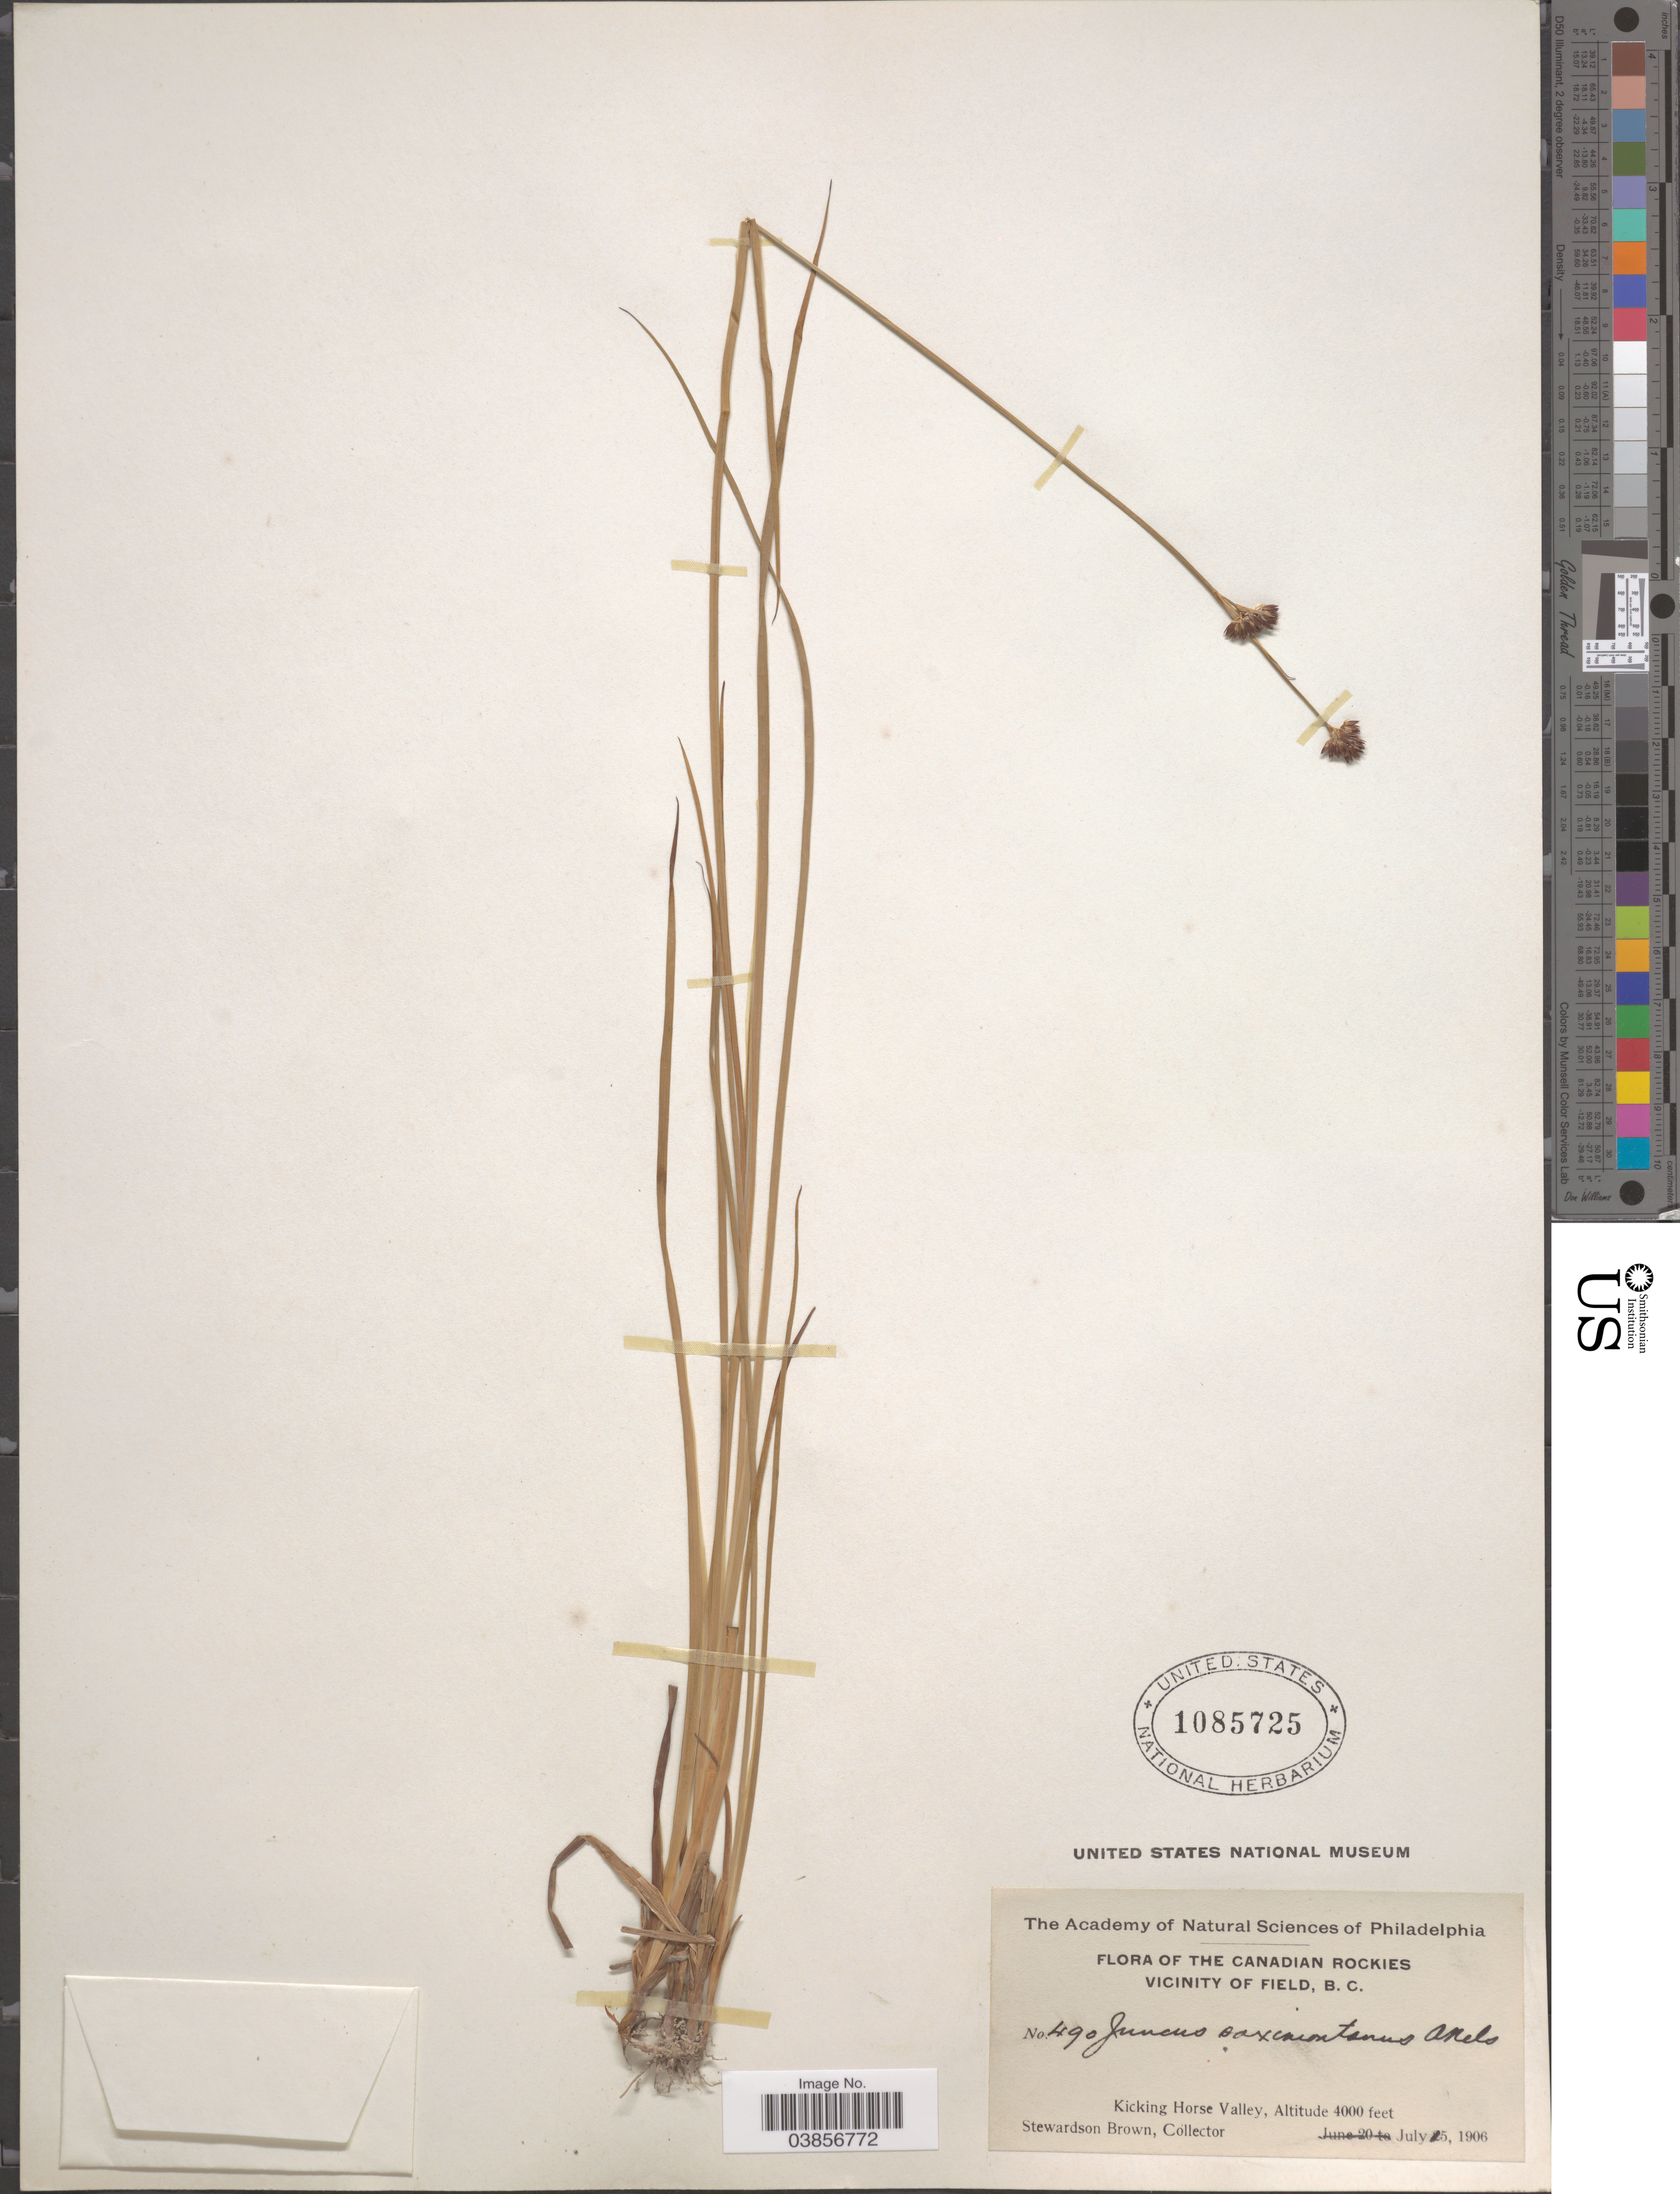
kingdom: Plantae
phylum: Tracheophyta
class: Liliopsida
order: Poales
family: Juncaceae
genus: Juncus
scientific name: Juncus saximontanus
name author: A. Nelson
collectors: S. Brown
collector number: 490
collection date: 1906-07-15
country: Canada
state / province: British Columbia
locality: The Canadian Rockies Vicinity of Field. Kicking Horse Valley.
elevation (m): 1219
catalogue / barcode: US 1085725